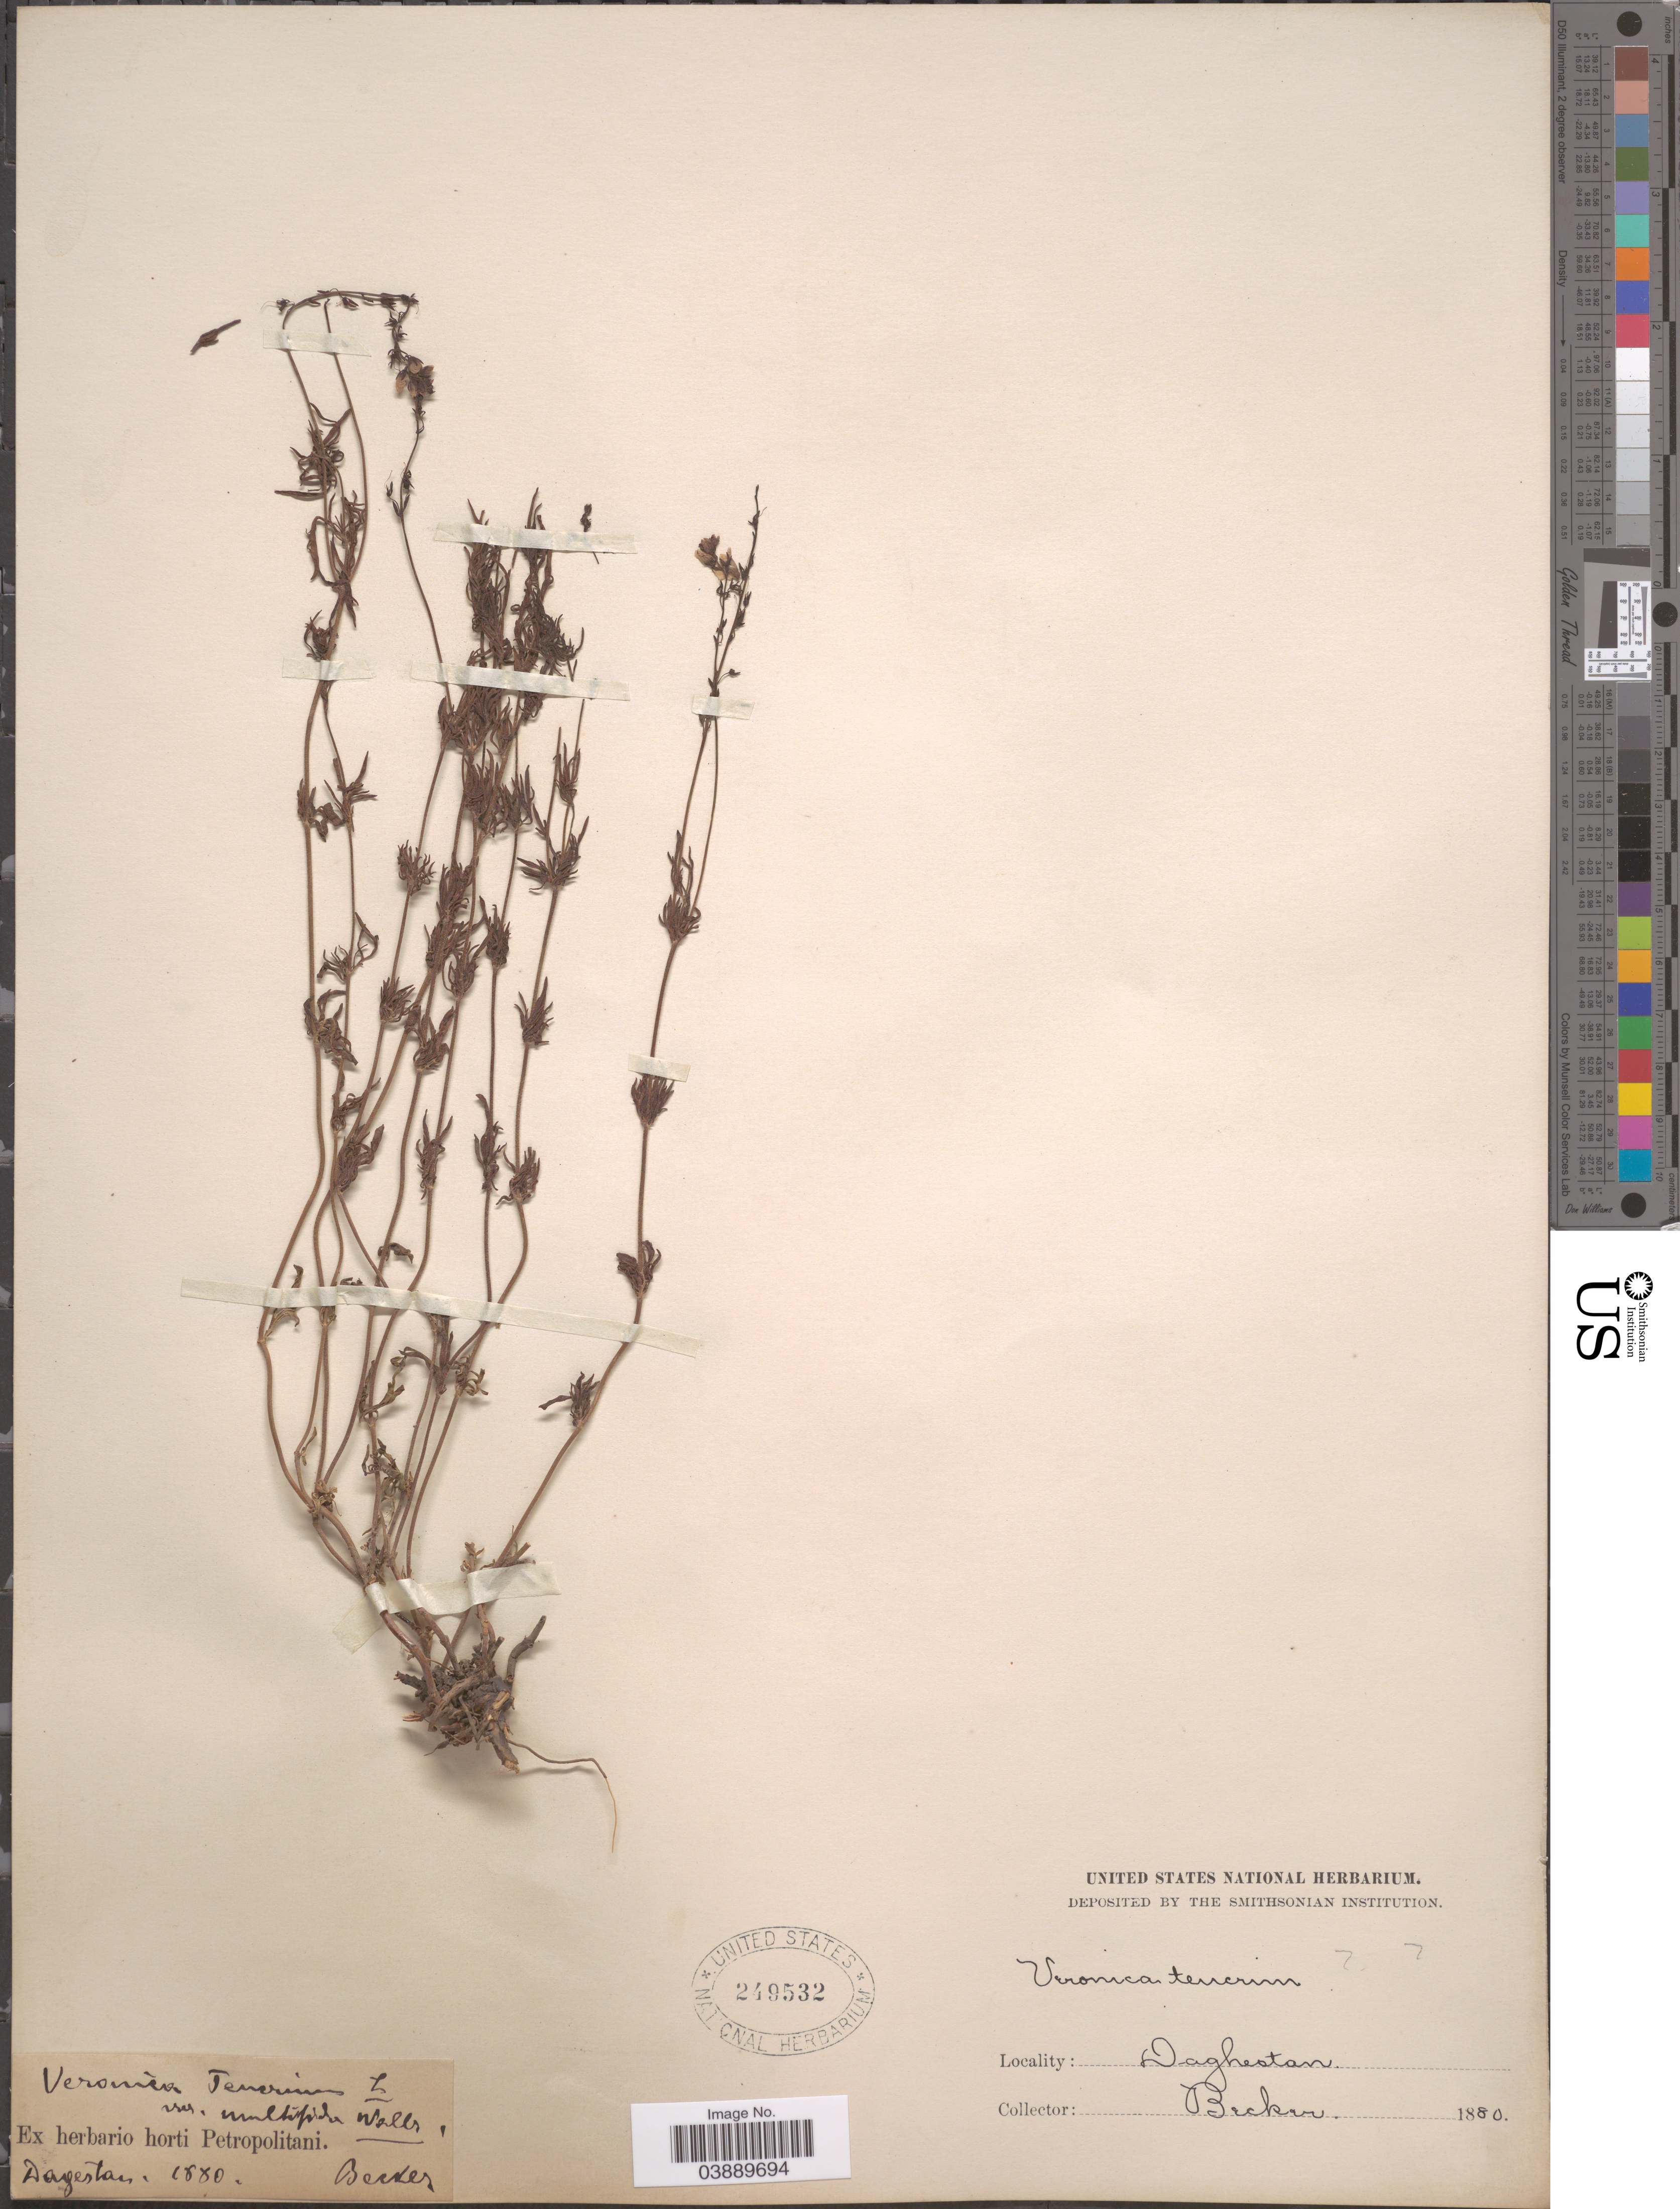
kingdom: Plantae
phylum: Tracheophyta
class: Magnoliopsida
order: Lamiales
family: Plantaginaceae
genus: Veronica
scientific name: Veronica teucrium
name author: L.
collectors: -. Becker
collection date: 1880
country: Russian Federation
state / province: Dagestan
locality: Daghestan.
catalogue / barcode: US 249532